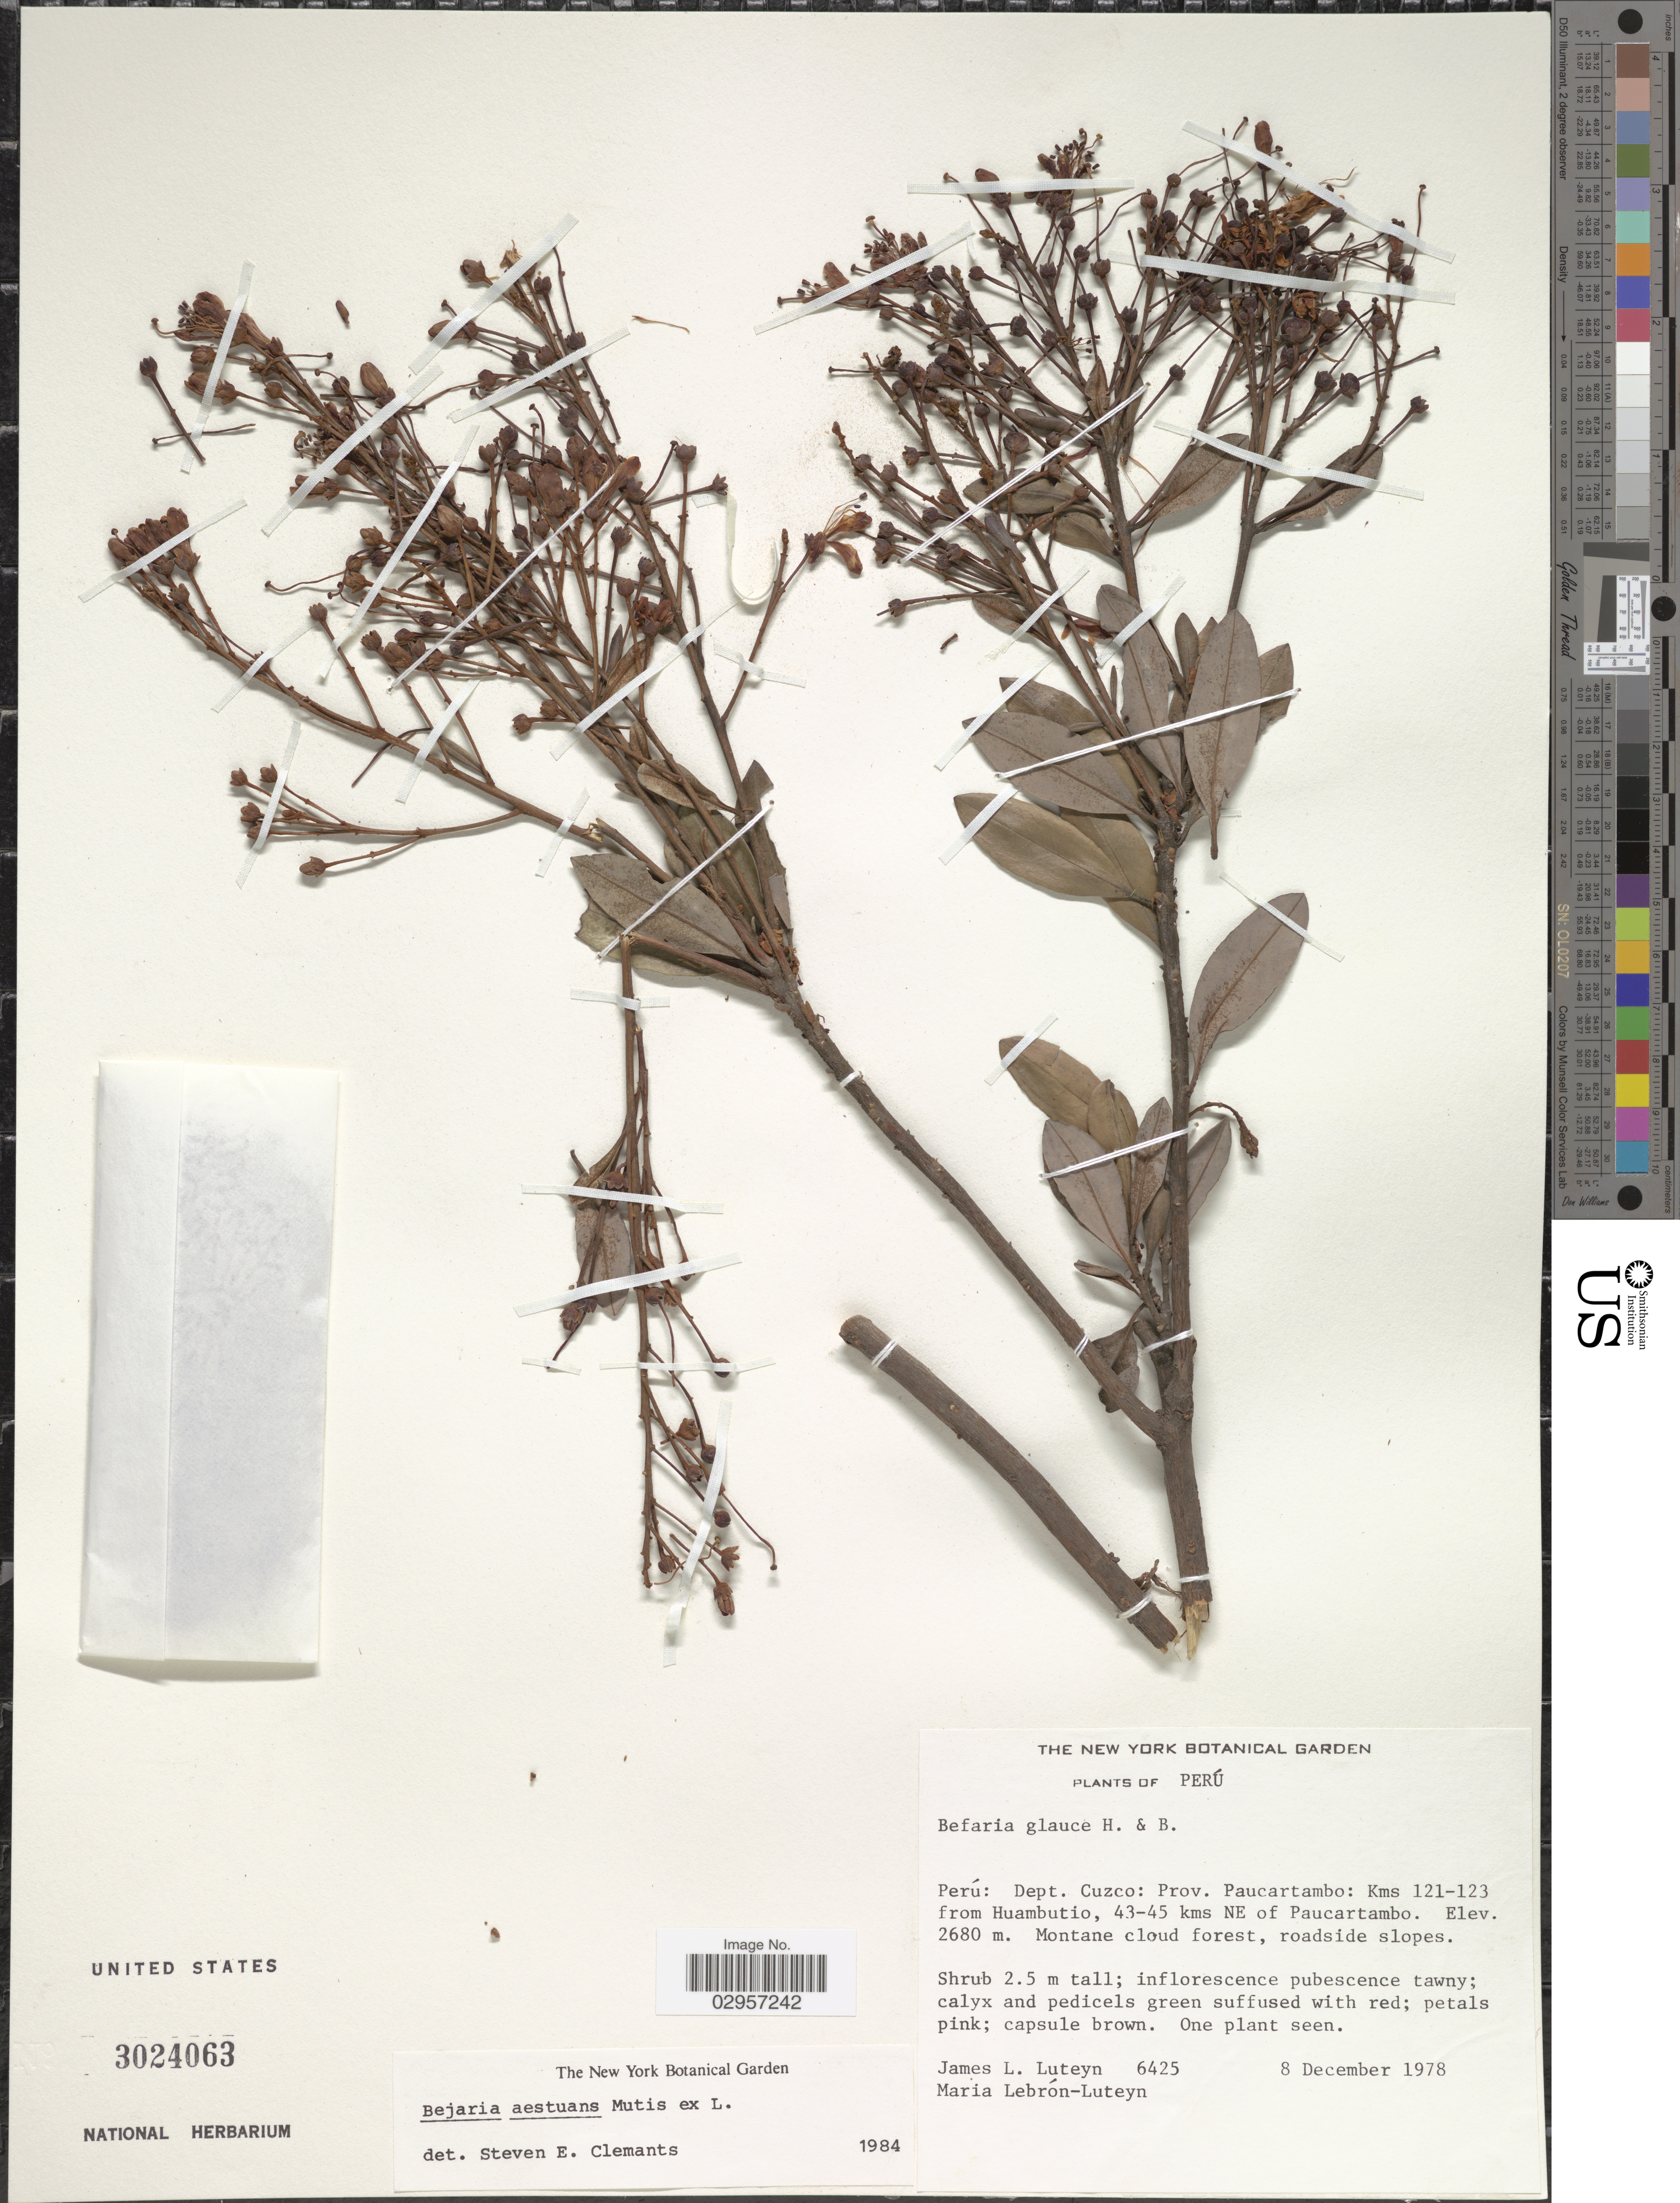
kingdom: Plantae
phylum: Tracheophyta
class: Magnoliopsida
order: Ericales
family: Ericaceae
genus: Befaria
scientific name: Befaria aestuans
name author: Mutis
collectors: J. L. Luteyn & M. L. Lebrón-Luteyn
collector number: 6425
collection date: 1978-12-08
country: Peru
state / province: Cusco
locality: Dept. Cuzco: Prov. Paucartambo: Kms 121-123 from Huambutio, 43-45 kms NE of Paucartambo.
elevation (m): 2680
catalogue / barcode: US 3024063